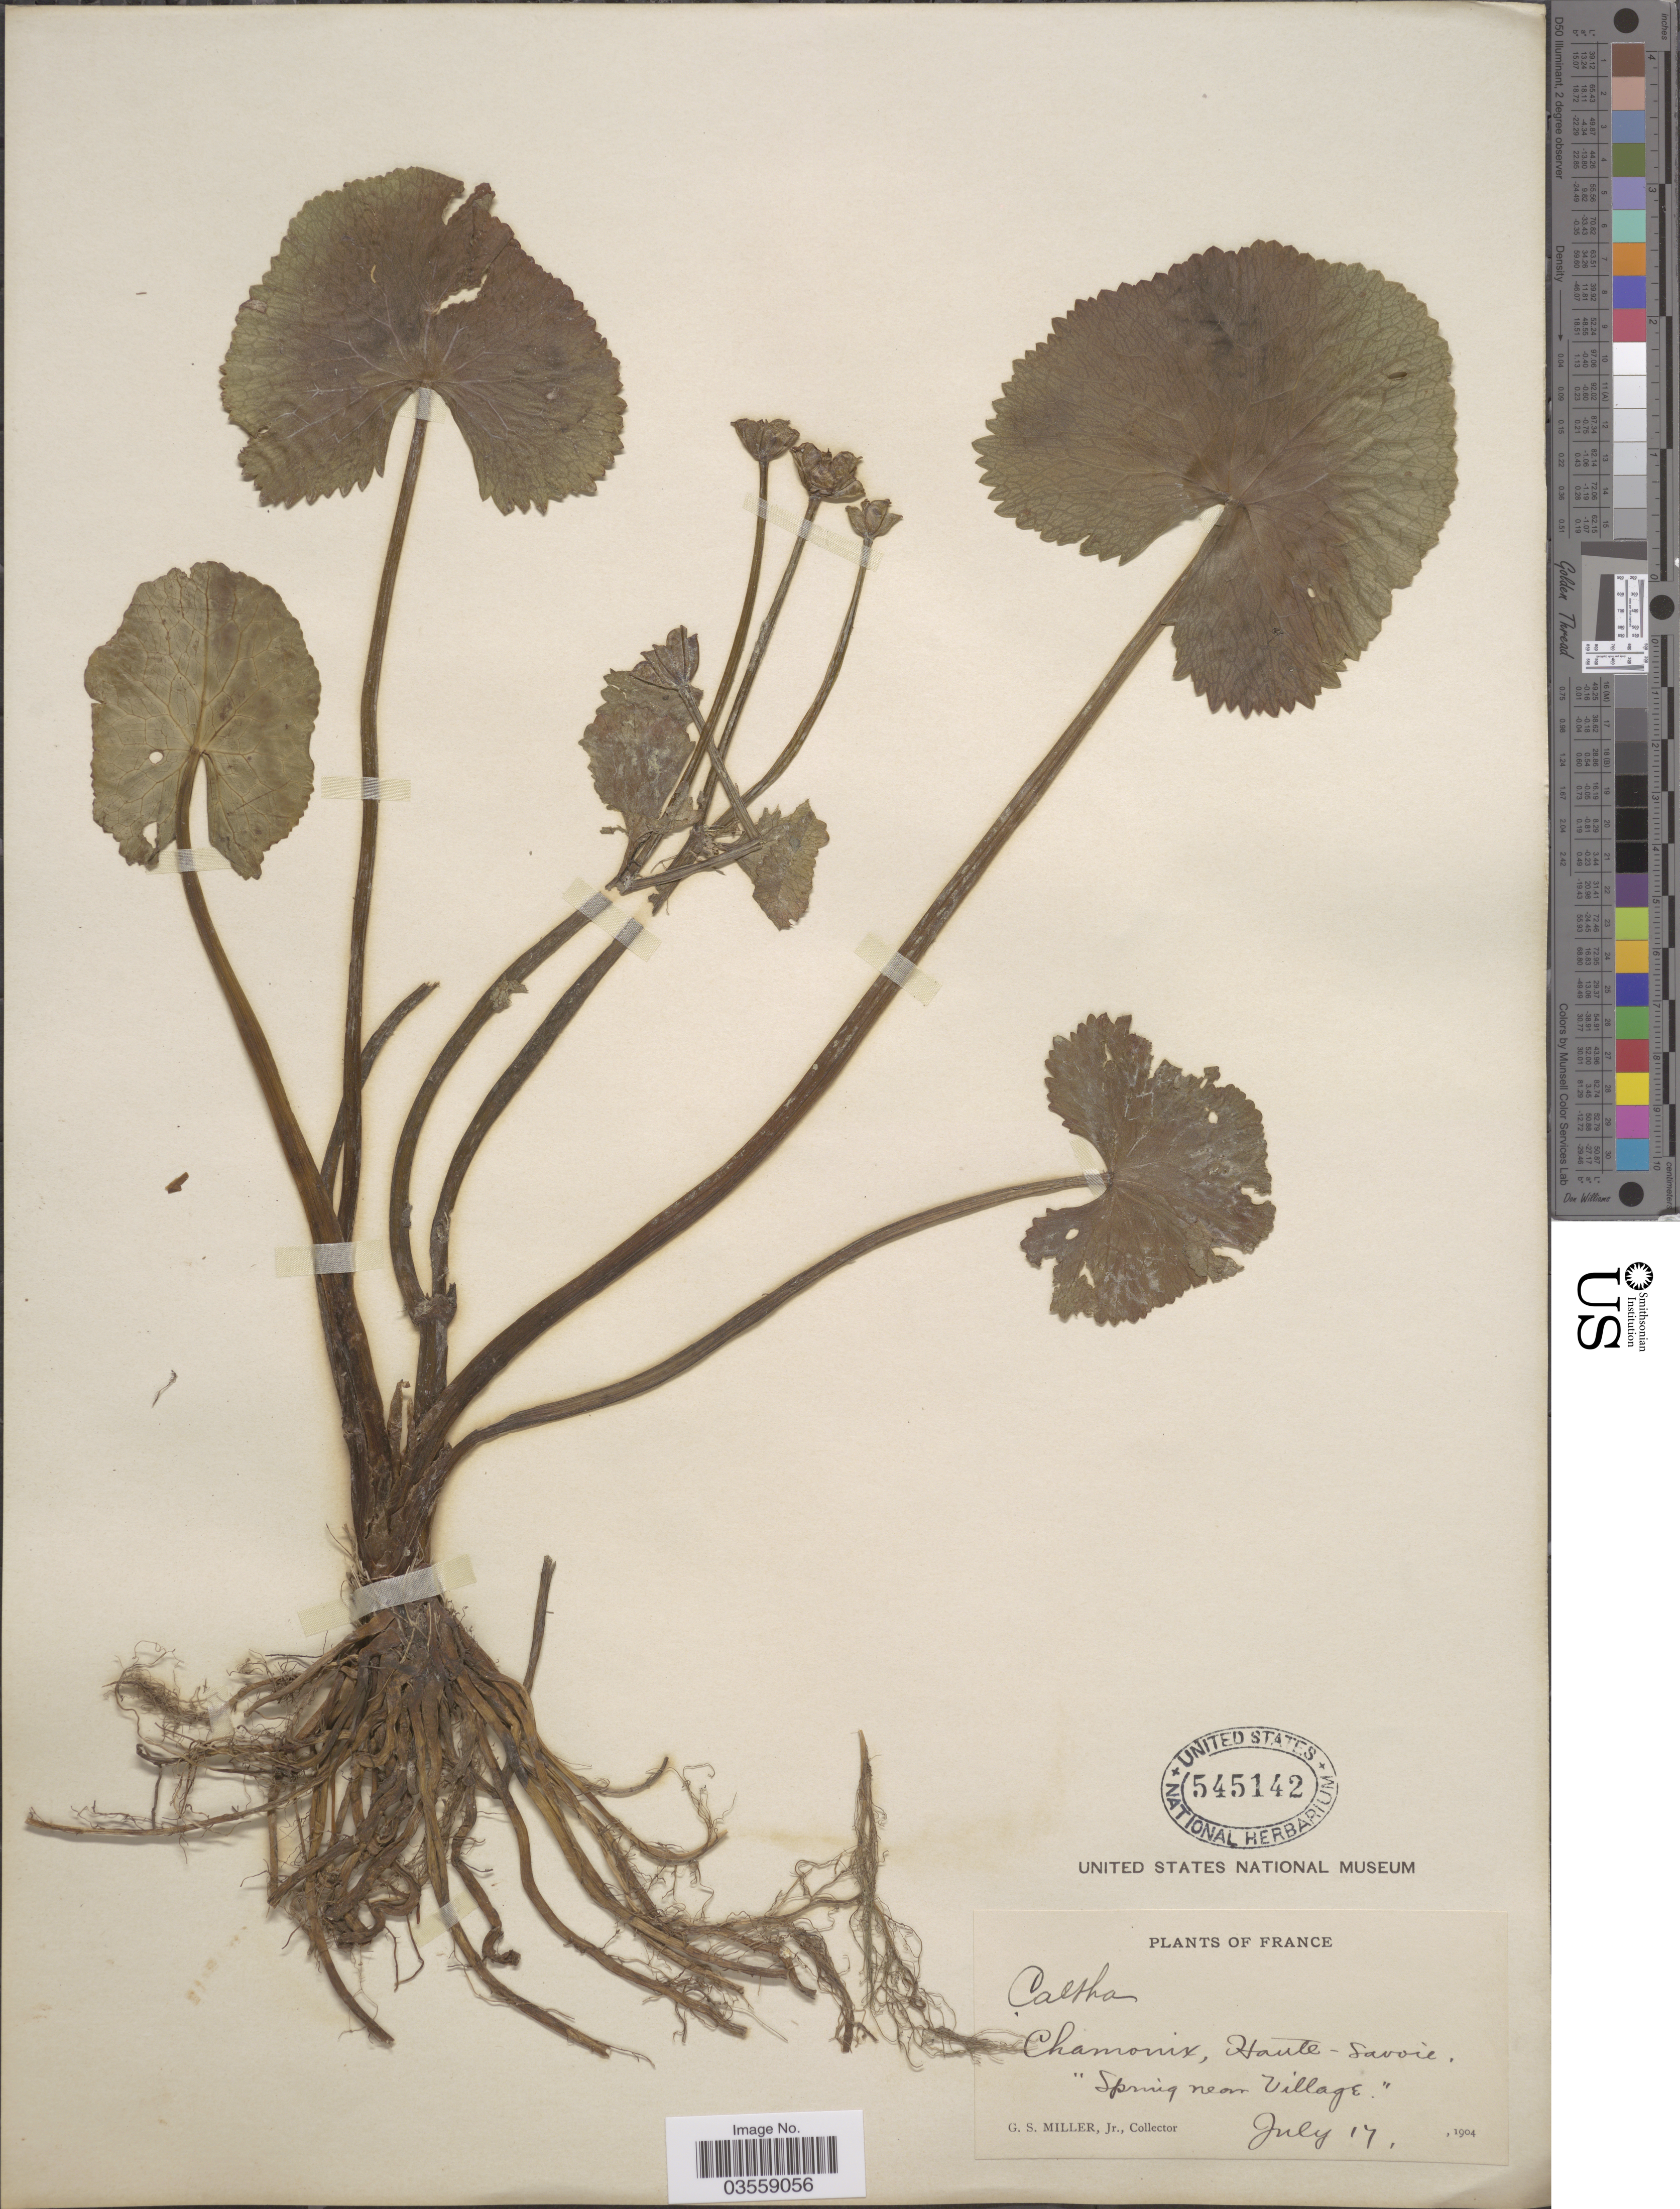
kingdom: Plantae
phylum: Tracheophyta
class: Magnoliopsida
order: Ranunculales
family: Ranunculaceae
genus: Caltha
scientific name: Caltha palustris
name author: L.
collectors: G. S. Miller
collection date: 1904-07-17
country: France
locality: Chamonix, Haute-Savoie, "Spring near Village".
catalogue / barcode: US 545142